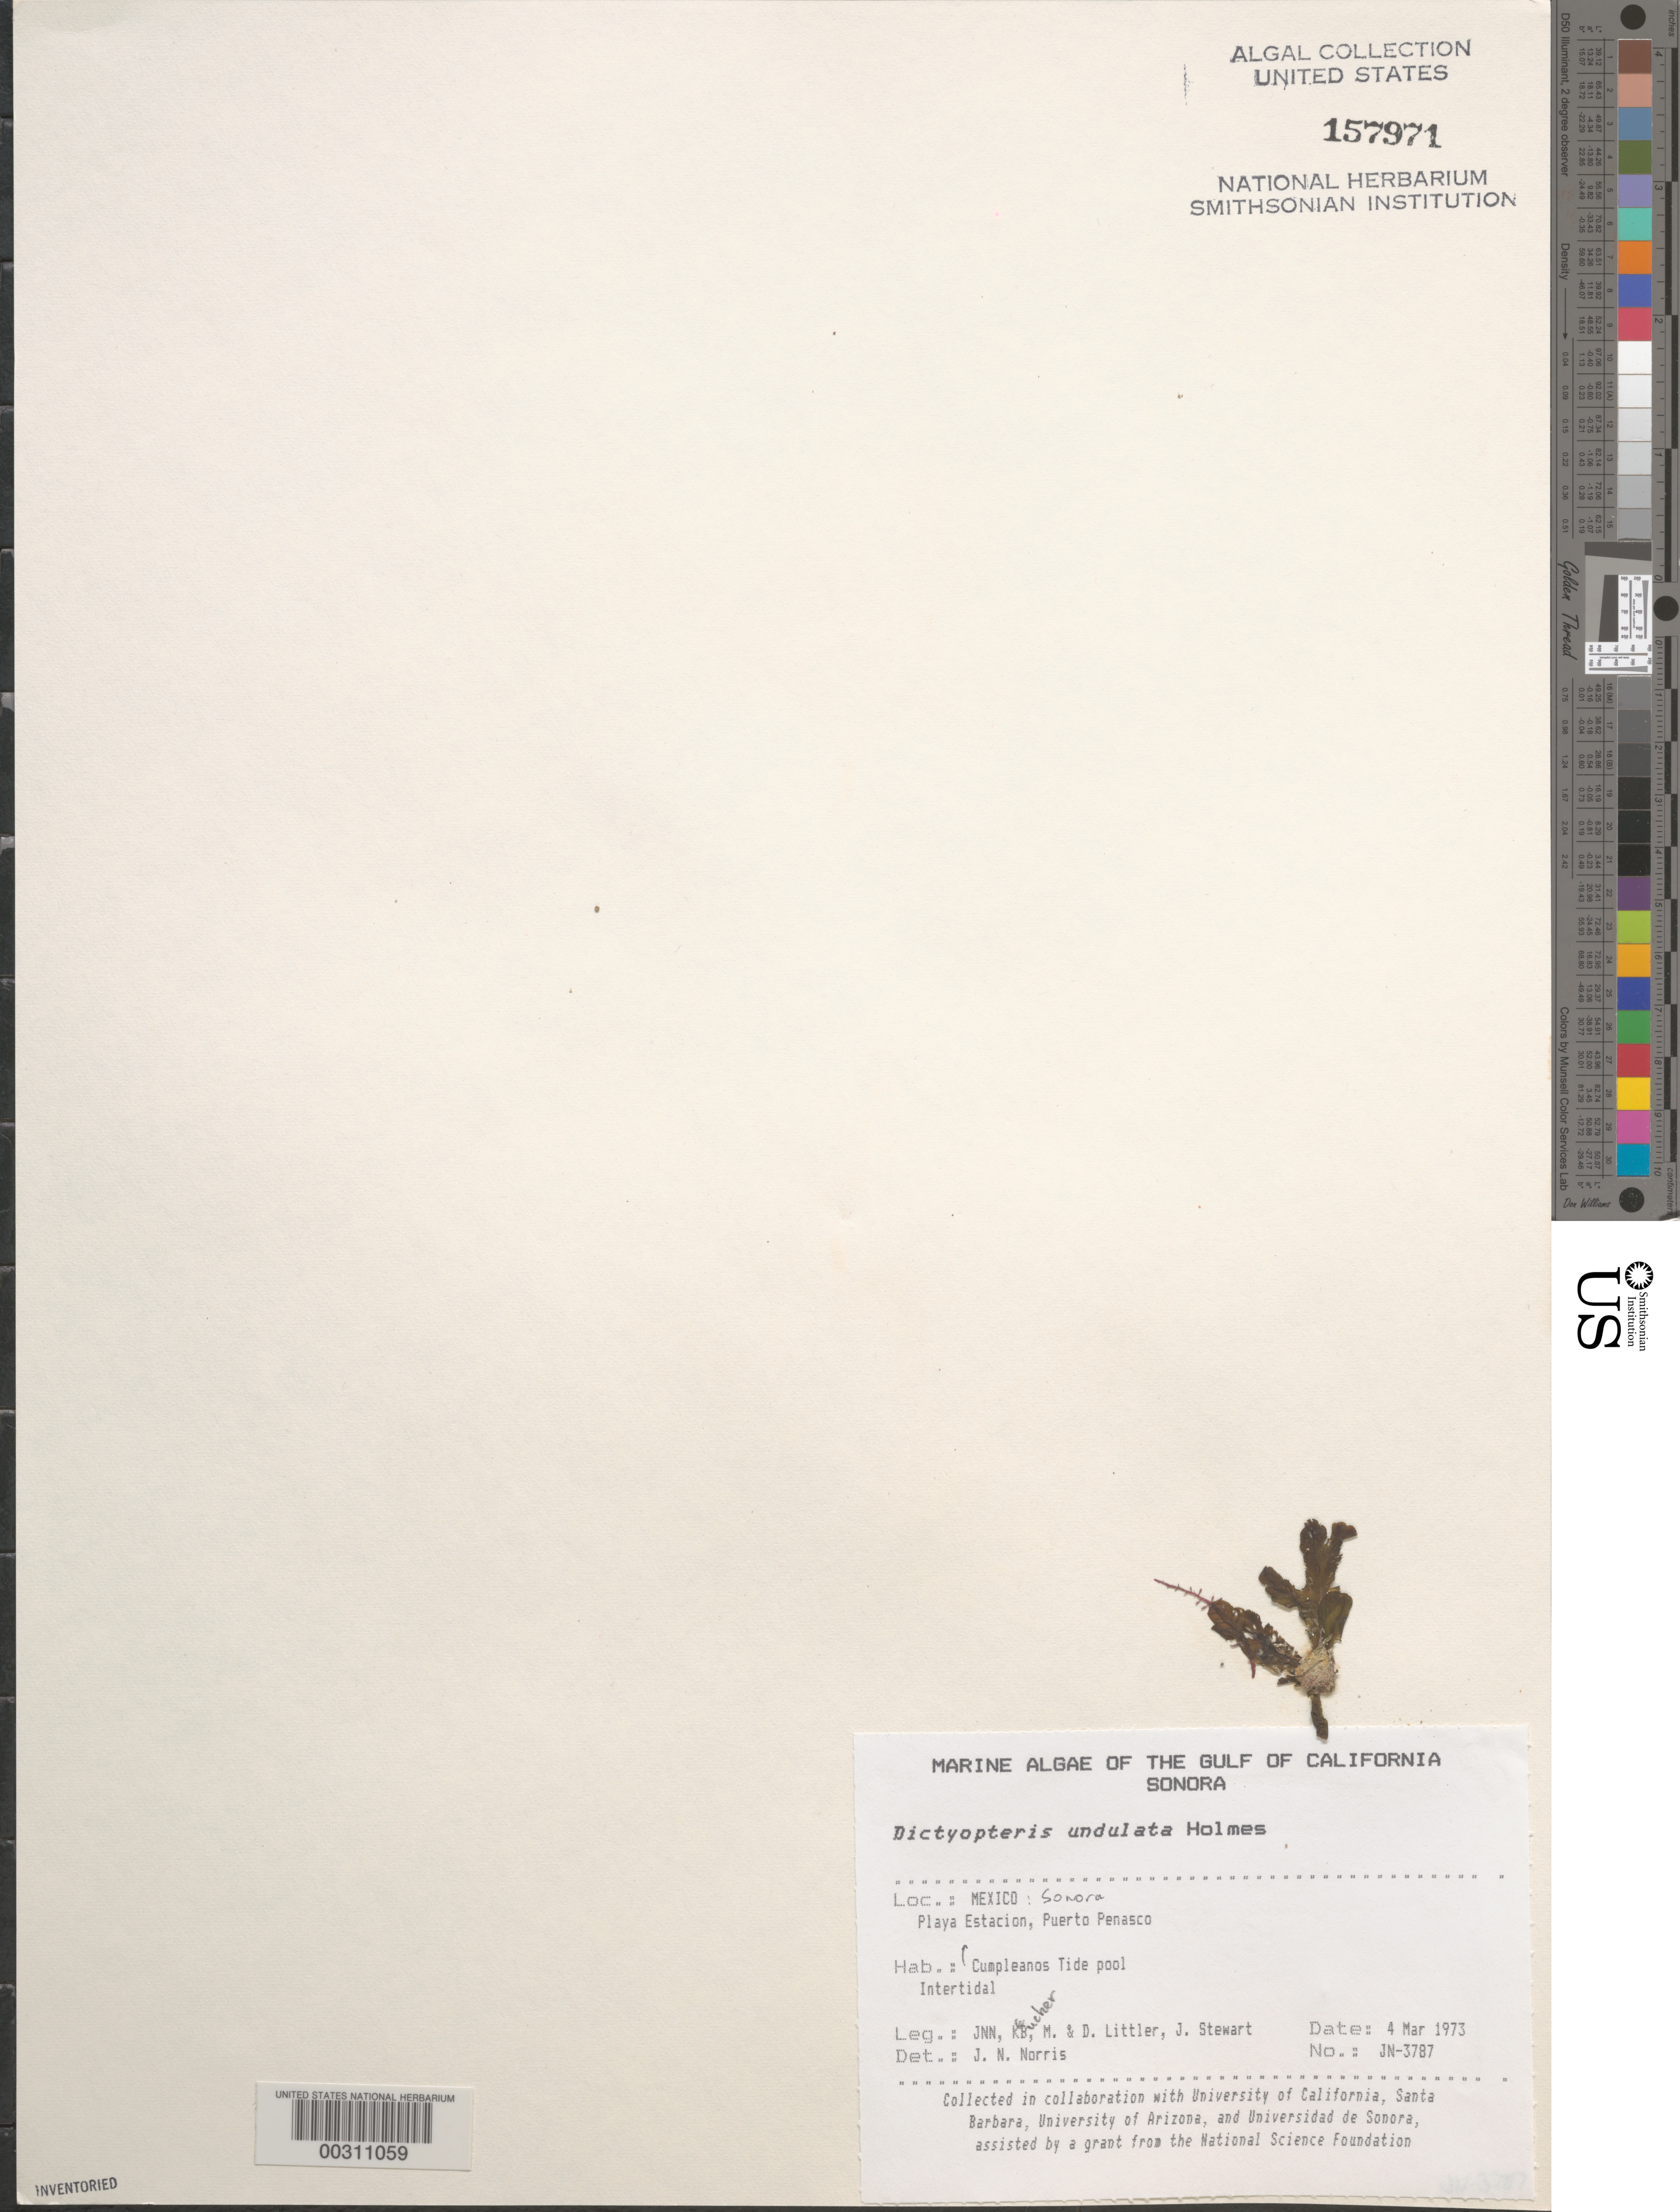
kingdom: Chromista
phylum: Ochrophyta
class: Phaeophyceae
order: Dictyotales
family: Dictyotaceae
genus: Dictyopteris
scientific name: Dictyopteris undulata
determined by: Norris, James N.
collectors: J. N. Norris, K. E. Bucher, M. M. Littler, D. S. Littler & J. Stewart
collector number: JN-3787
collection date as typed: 04 Mar 1973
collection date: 1973-03-04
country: Mexico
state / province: Sonora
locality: Playa Estacion, Puerto Penasco, Cumpleanos tide pool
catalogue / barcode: US 157971